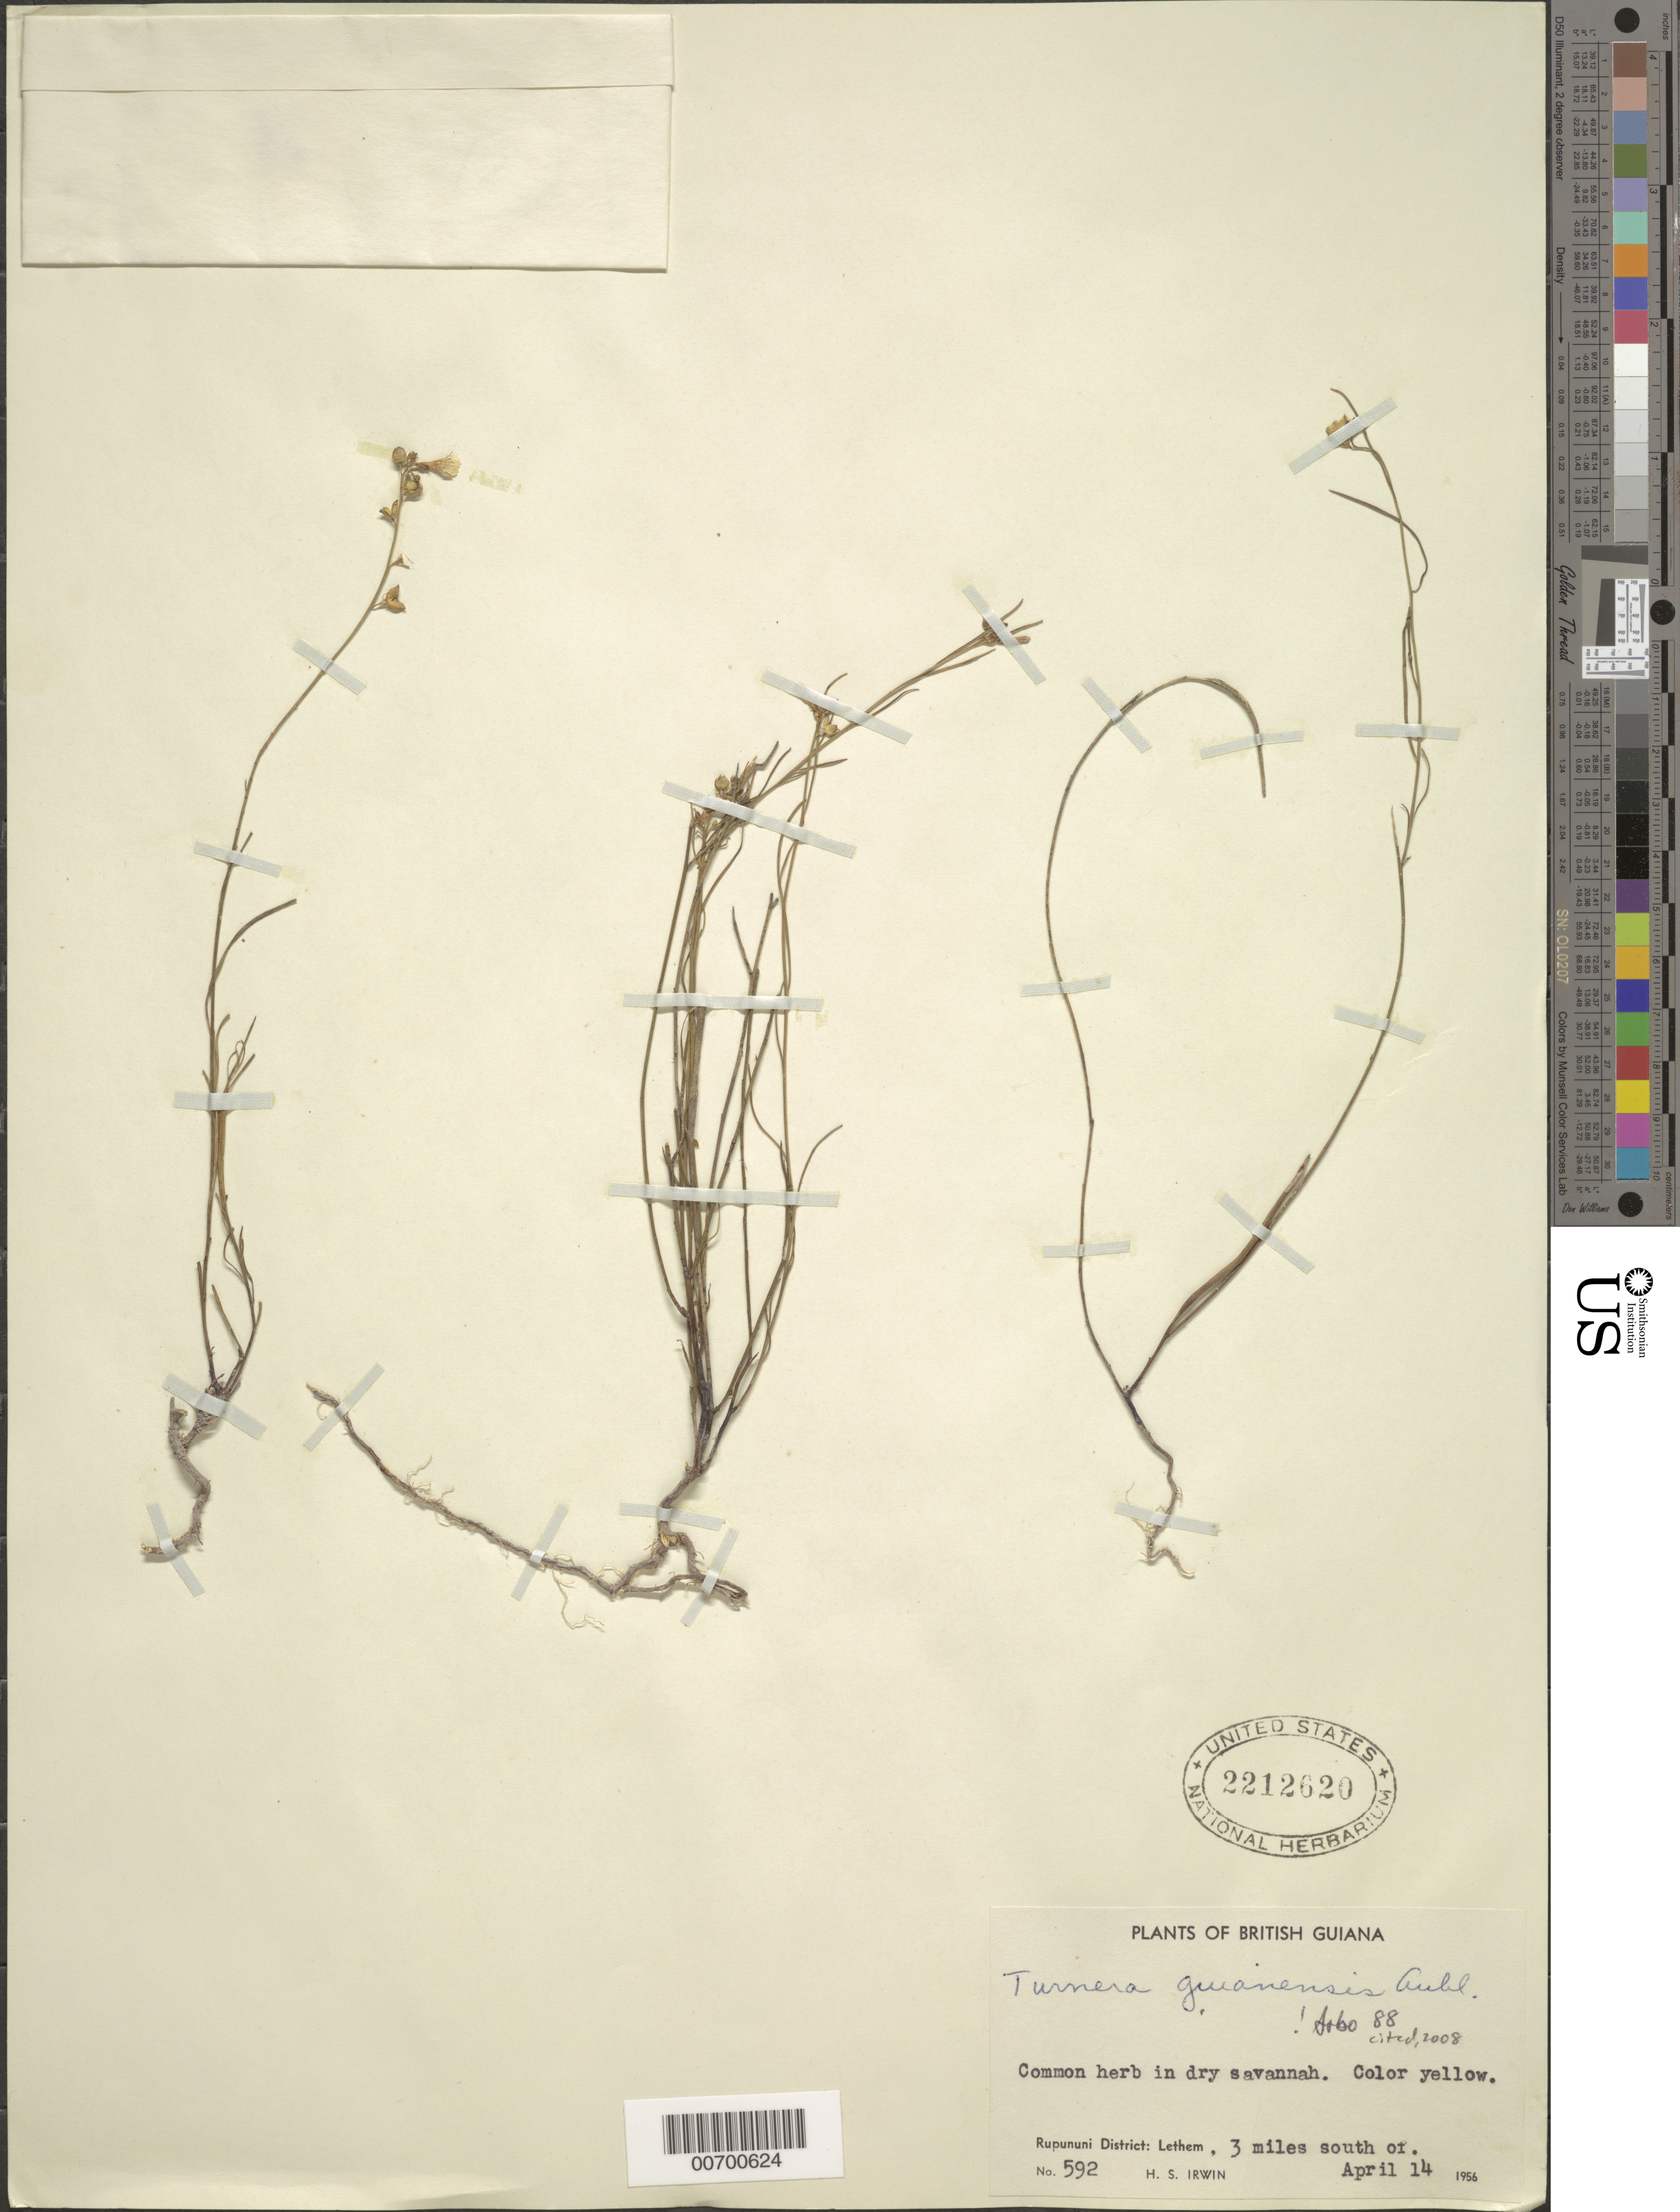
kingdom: Plantae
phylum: Tracheophyta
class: Magnoliopsida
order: Malpighiales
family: Turneraceae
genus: Turnera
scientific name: Turnera guianensis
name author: Aubl.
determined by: Arbo, M. M.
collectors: H. Irwin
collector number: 592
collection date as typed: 14-Apr-56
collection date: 1956-04-14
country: Guyana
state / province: U. Takutu-U. Essequibo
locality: Rupununi Dist., Lethem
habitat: Dry savanna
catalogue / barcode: US 2212620